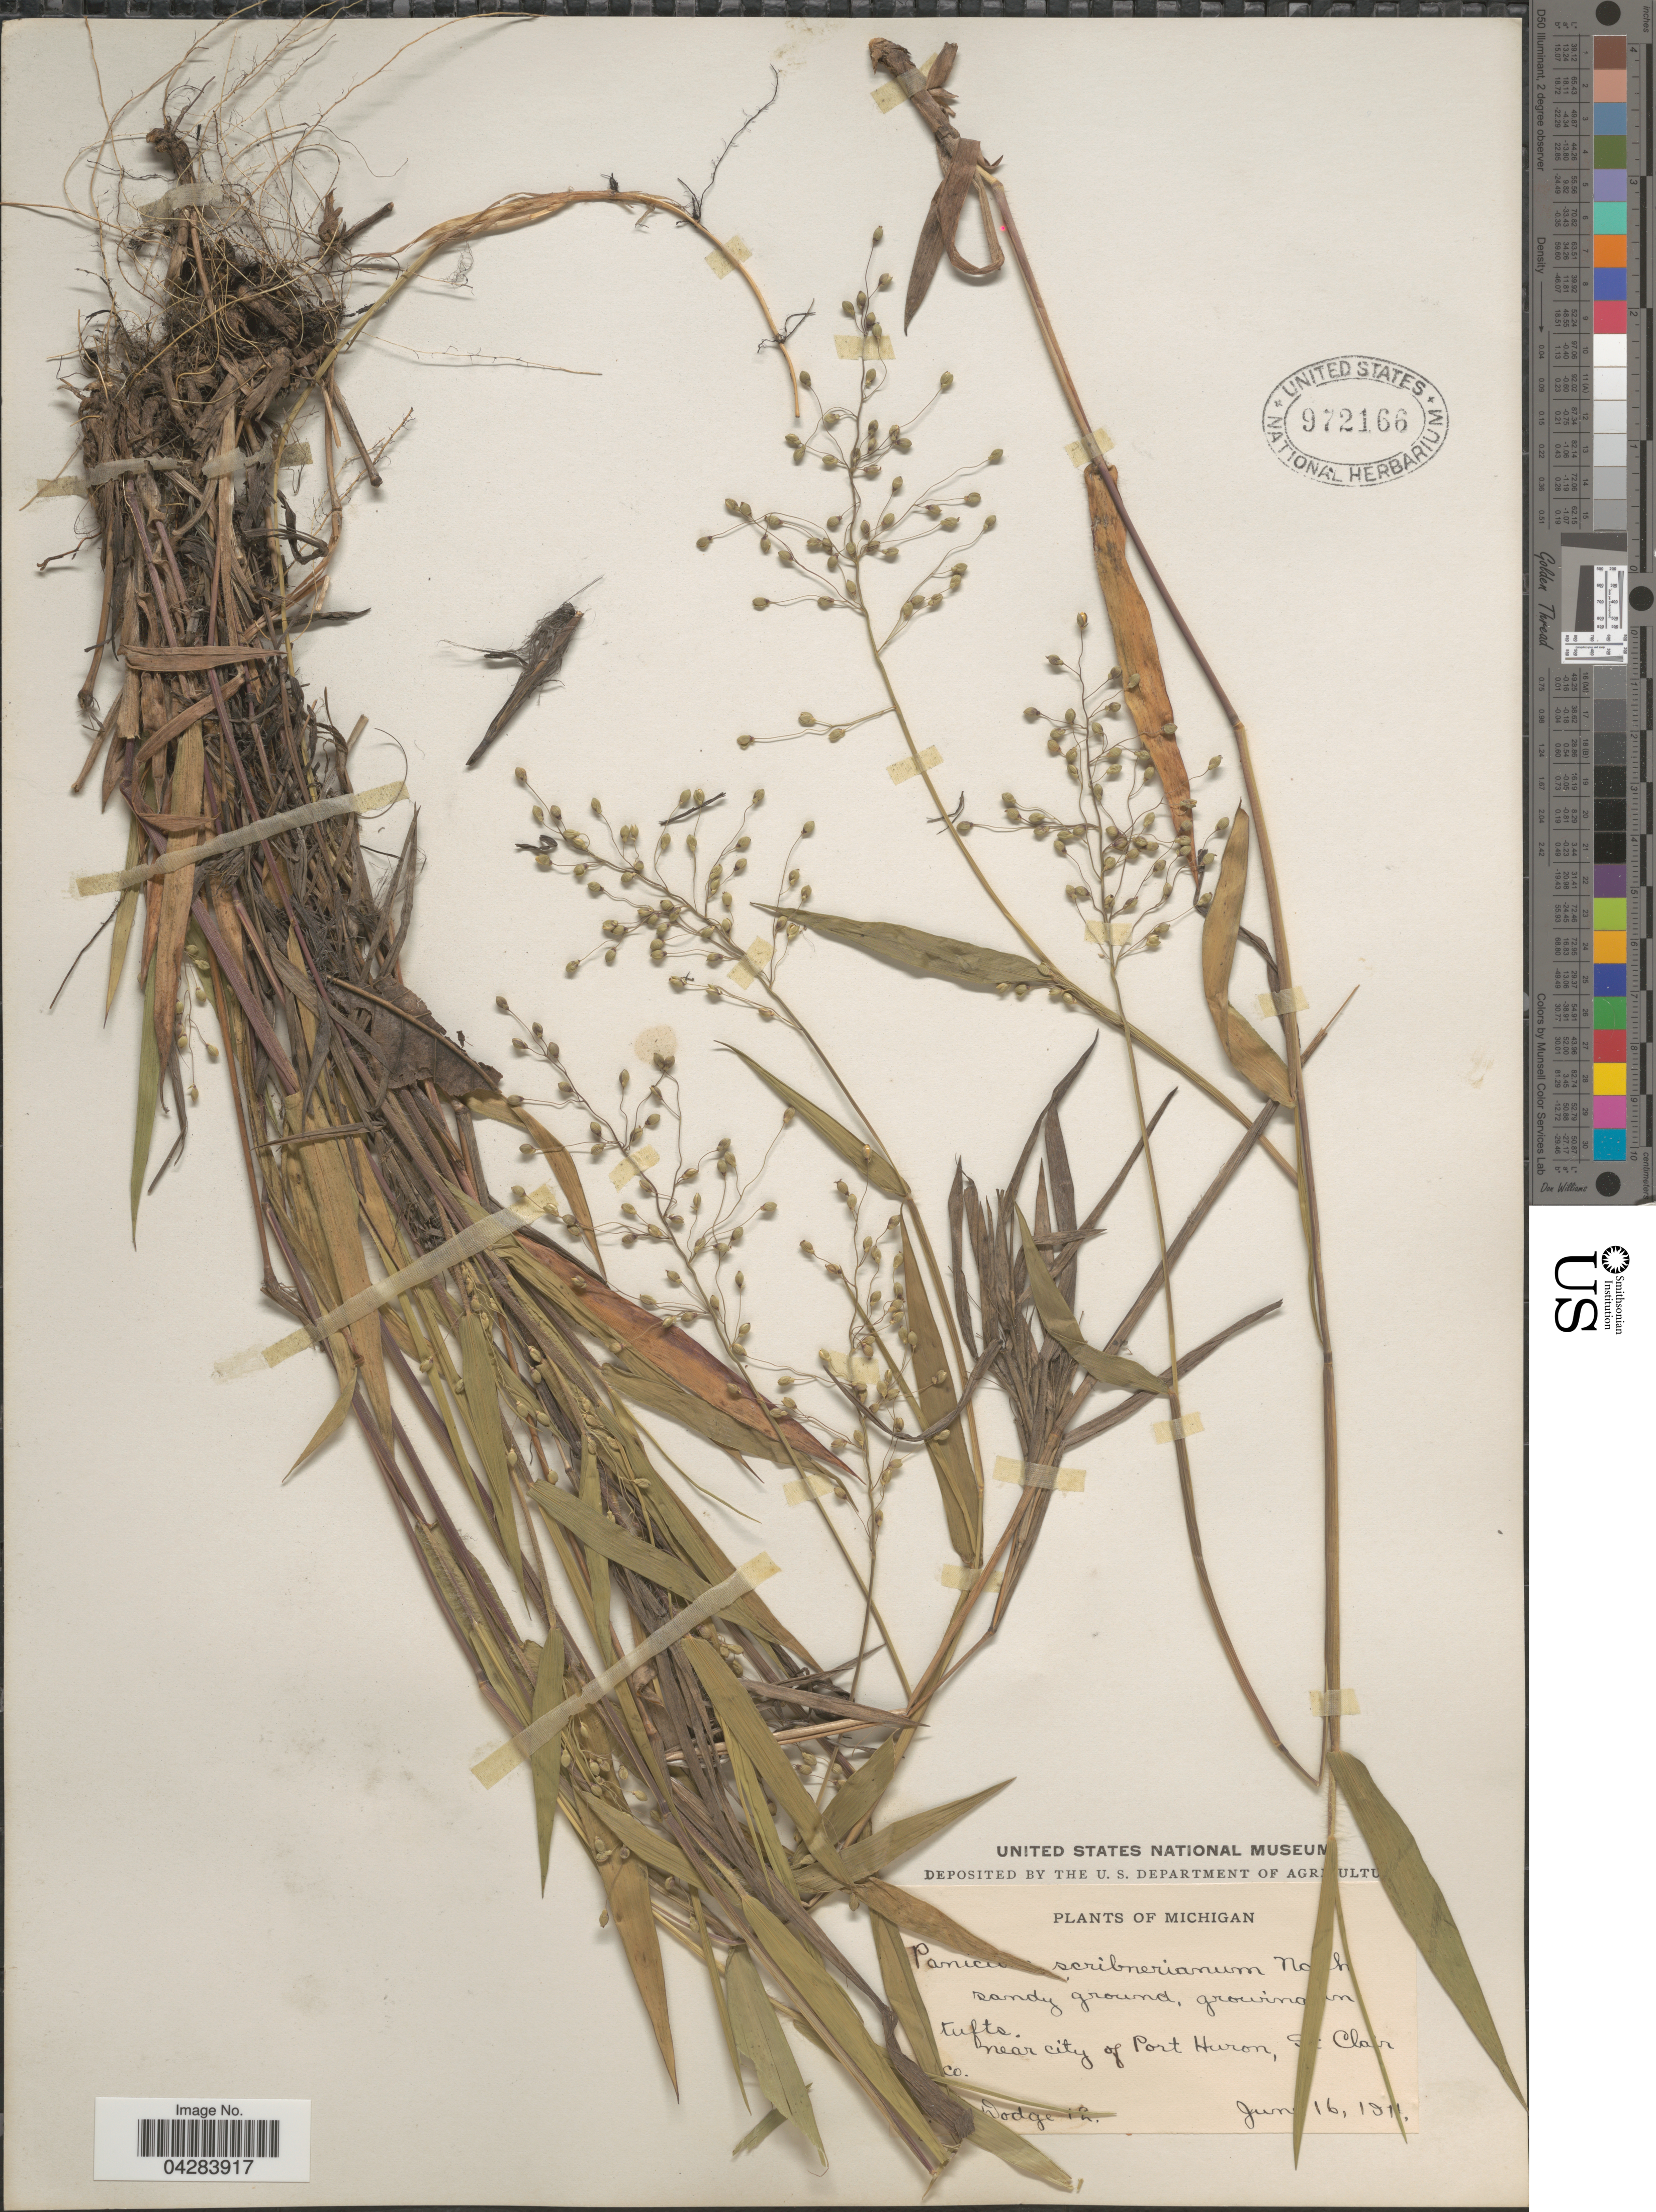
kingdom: Plantae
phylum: Tracheophyta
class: Liliopsida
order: Poales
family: Poaceae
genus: Dichanthelium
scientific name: Dichanthelium oligosanthes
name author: (Schult.) Gould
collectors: -. Dodge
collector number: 12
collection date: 1911-06-16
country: United States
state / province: Michigan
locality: Near city of Port Huron, St Clair Co.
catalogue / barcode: US 972166